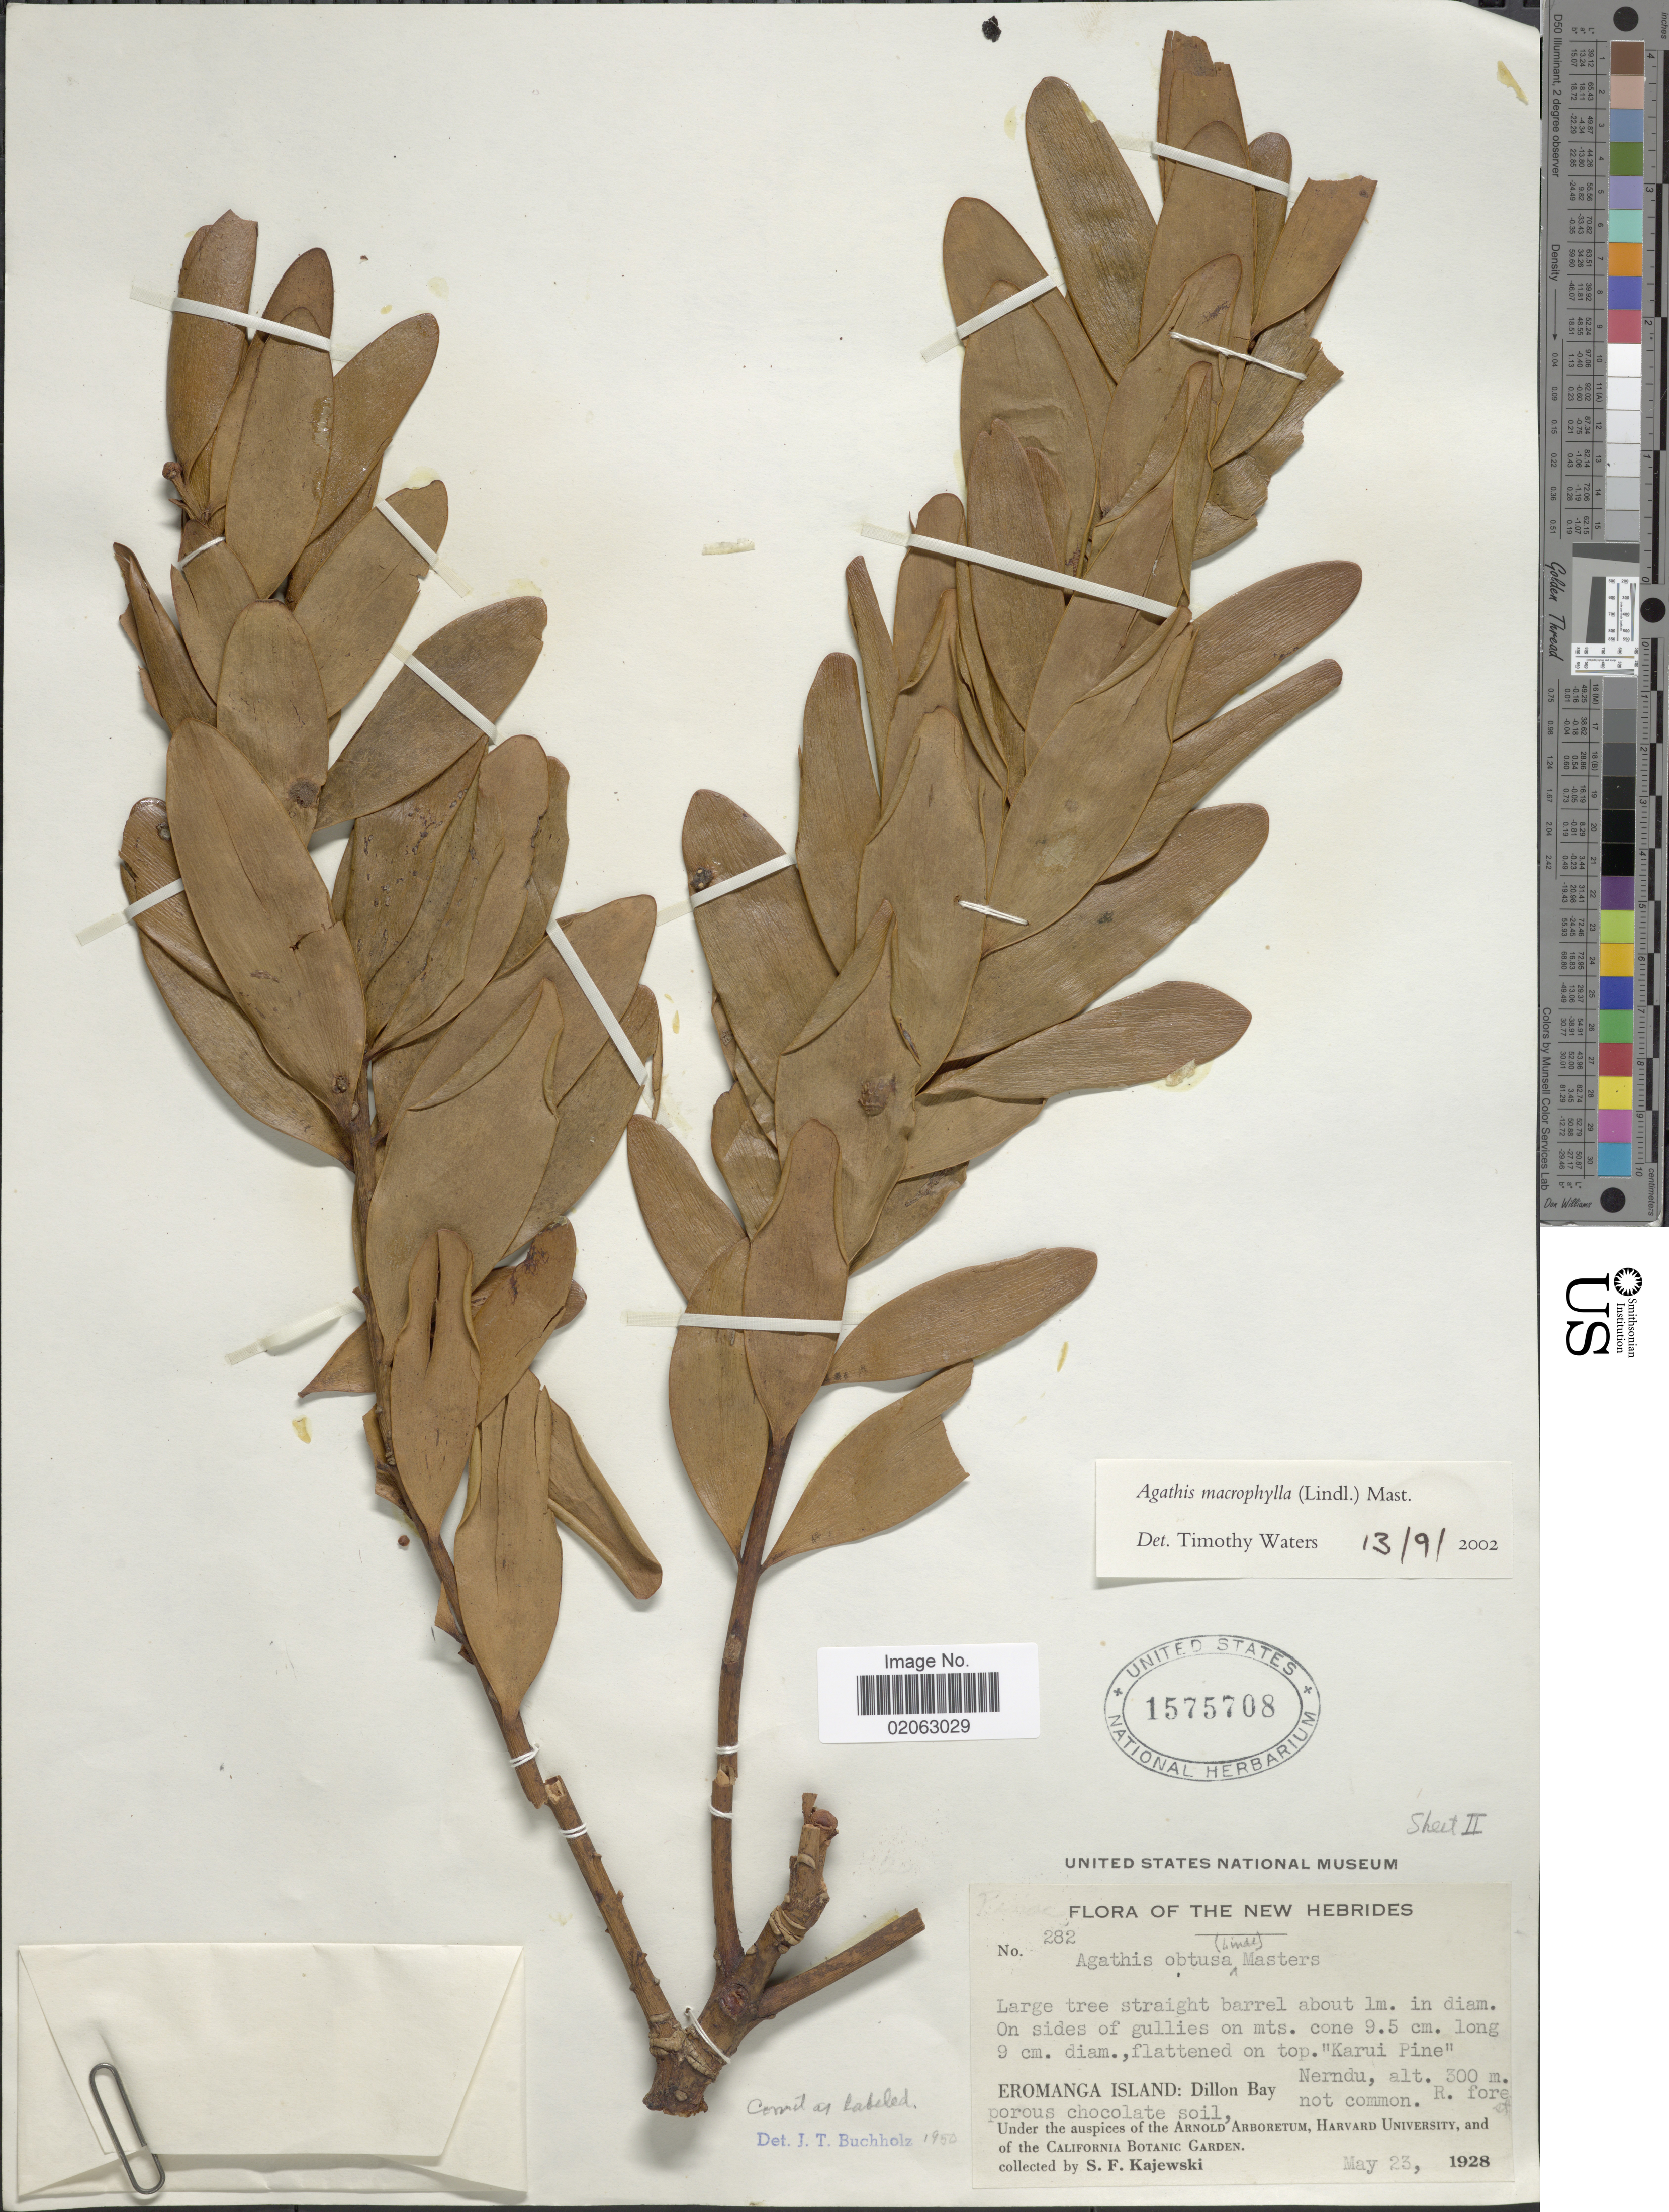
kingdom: Plantae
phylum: Tracheophyta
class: Pinopsida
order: Pinales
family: Araucariaceae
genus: Agathis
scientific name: Agathis macrophylla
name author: (Lindl.) Mast.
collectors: S. Kajewski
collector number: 282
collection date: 1928-05-23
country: Vanuatu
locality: The New Hebrides, Eromanga Island: Dillon Bay, Nerndu.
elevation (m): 300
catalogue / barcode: US 1575708